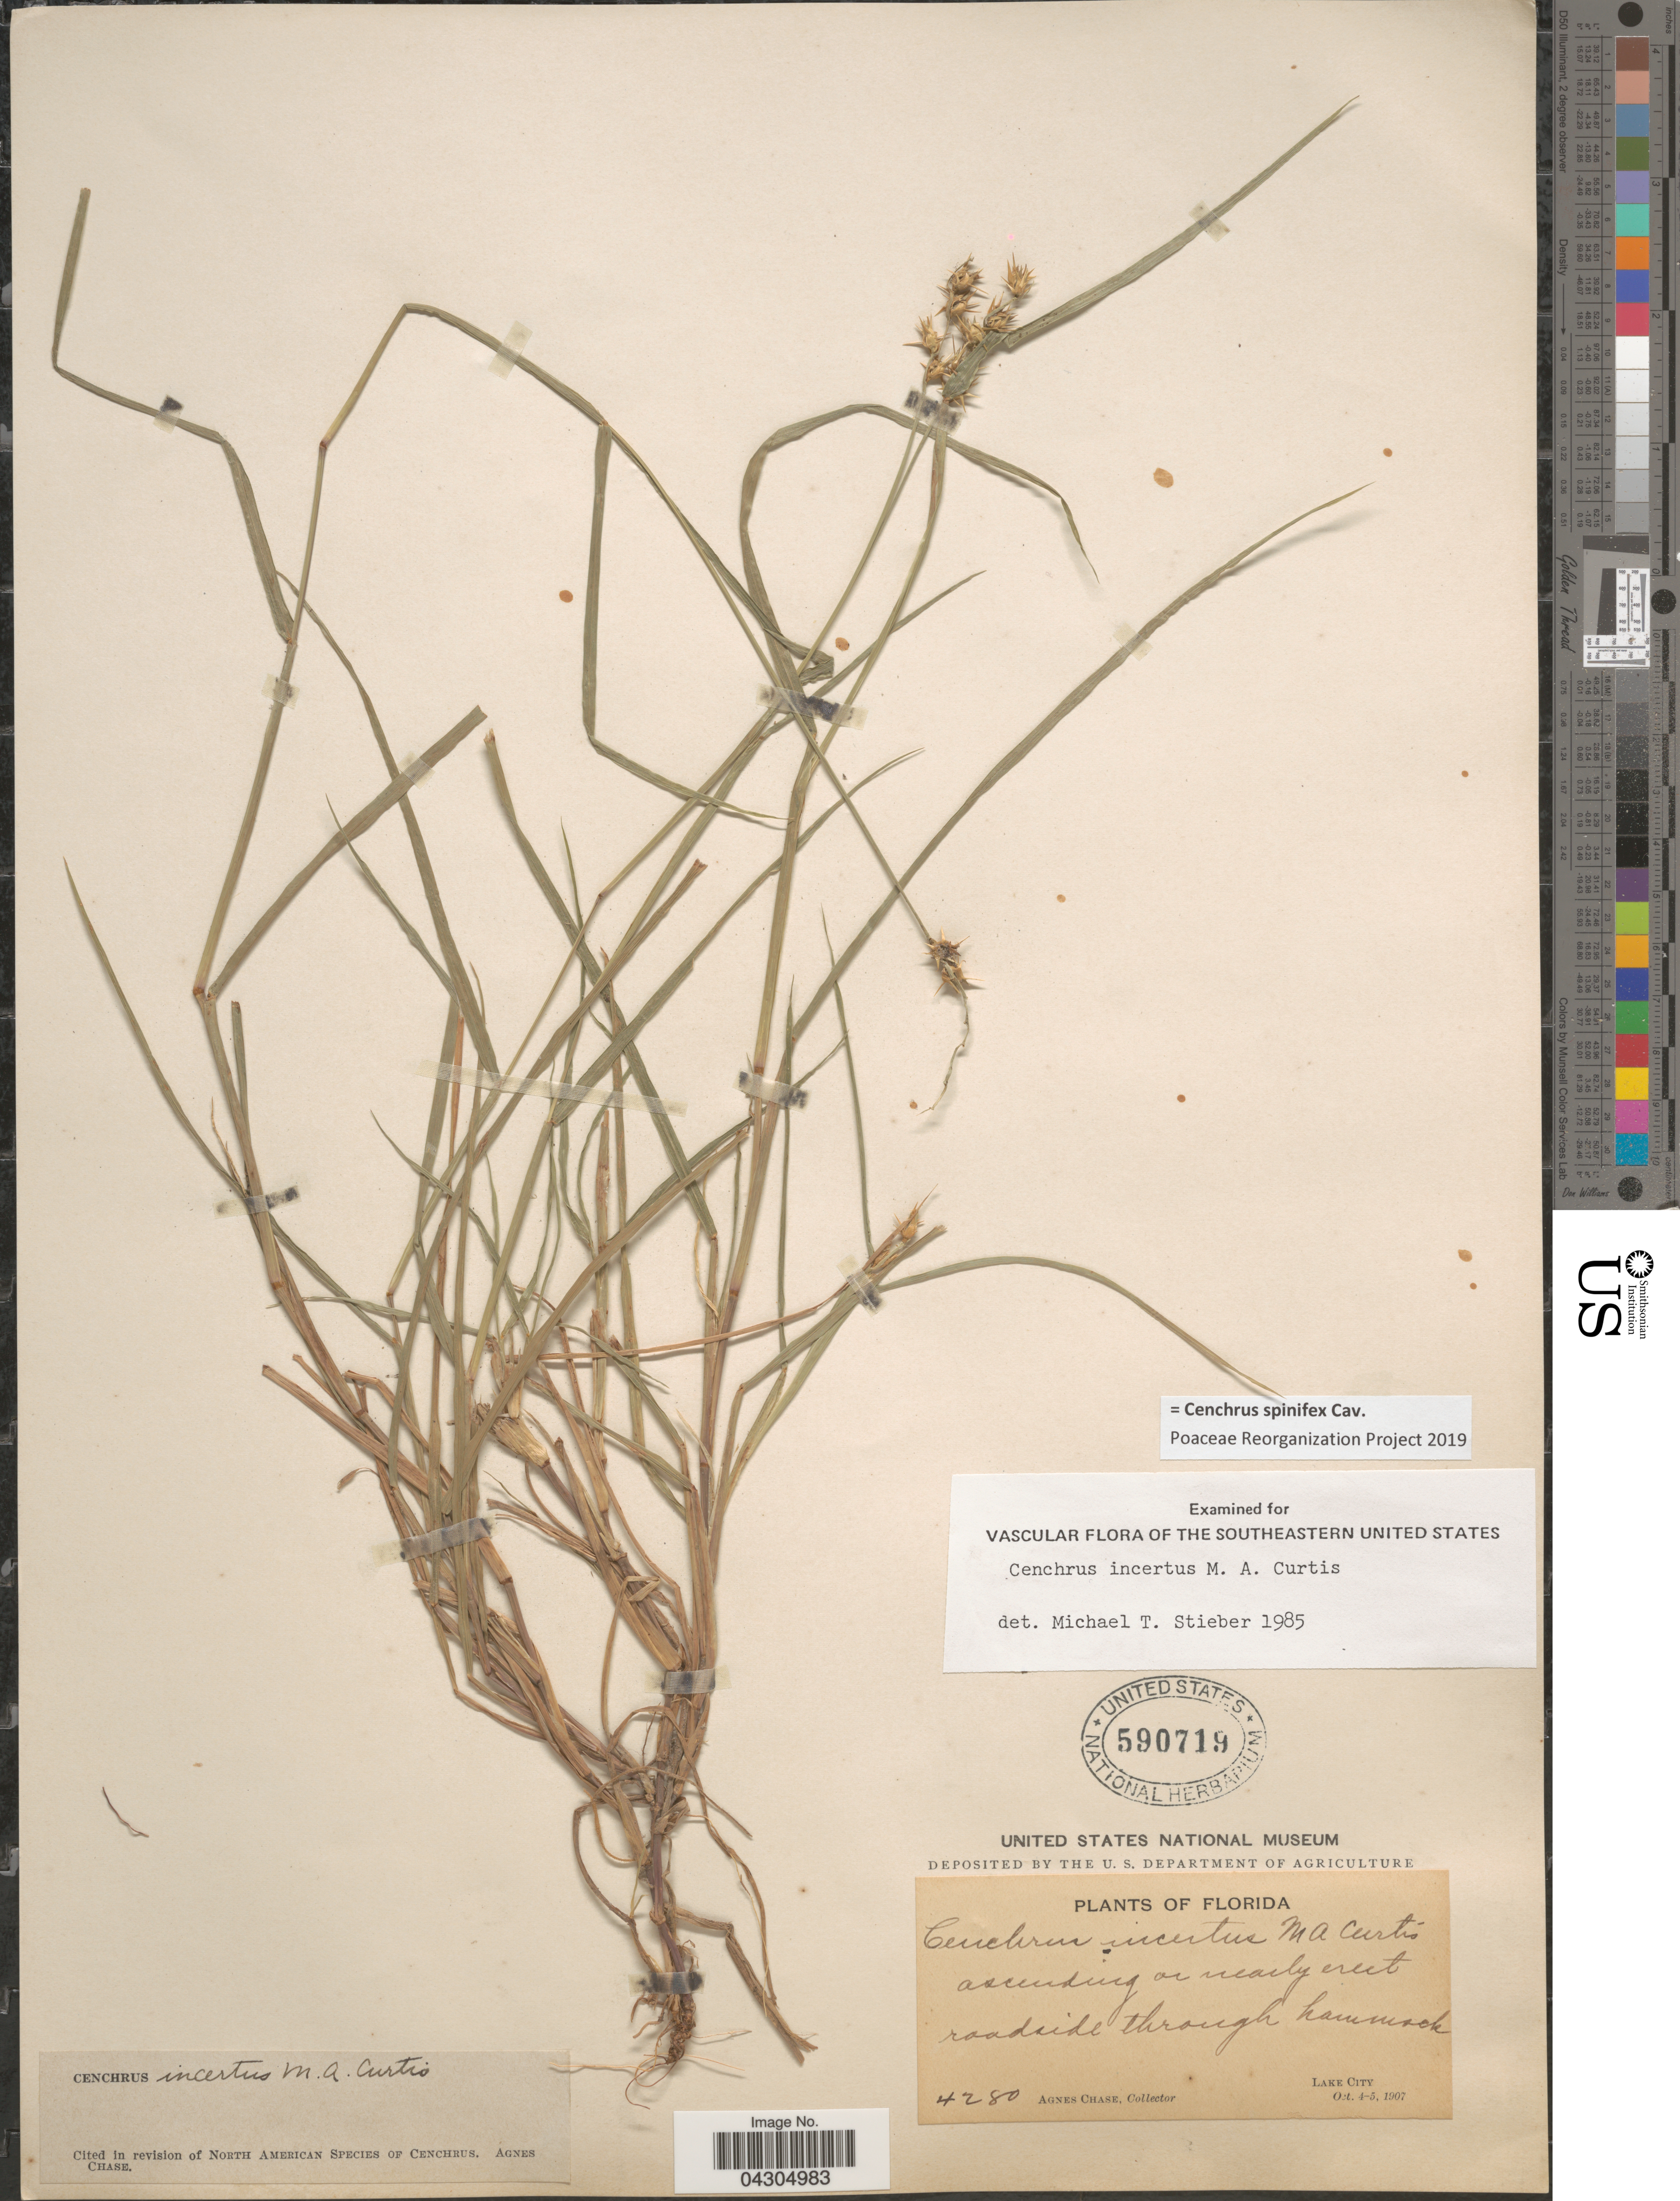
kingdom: Plantae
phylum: Tracheophyta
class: Liliopsida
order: Poales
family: Poaceae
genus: Cenchrus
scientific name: Cenchrus spinifex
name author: Cav.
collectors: A. Chase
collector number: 4280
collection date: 1907-10-04/1907-10-05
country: United States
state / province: Florida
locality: Roadside through hammock. Lake City.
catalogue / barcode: US 590719